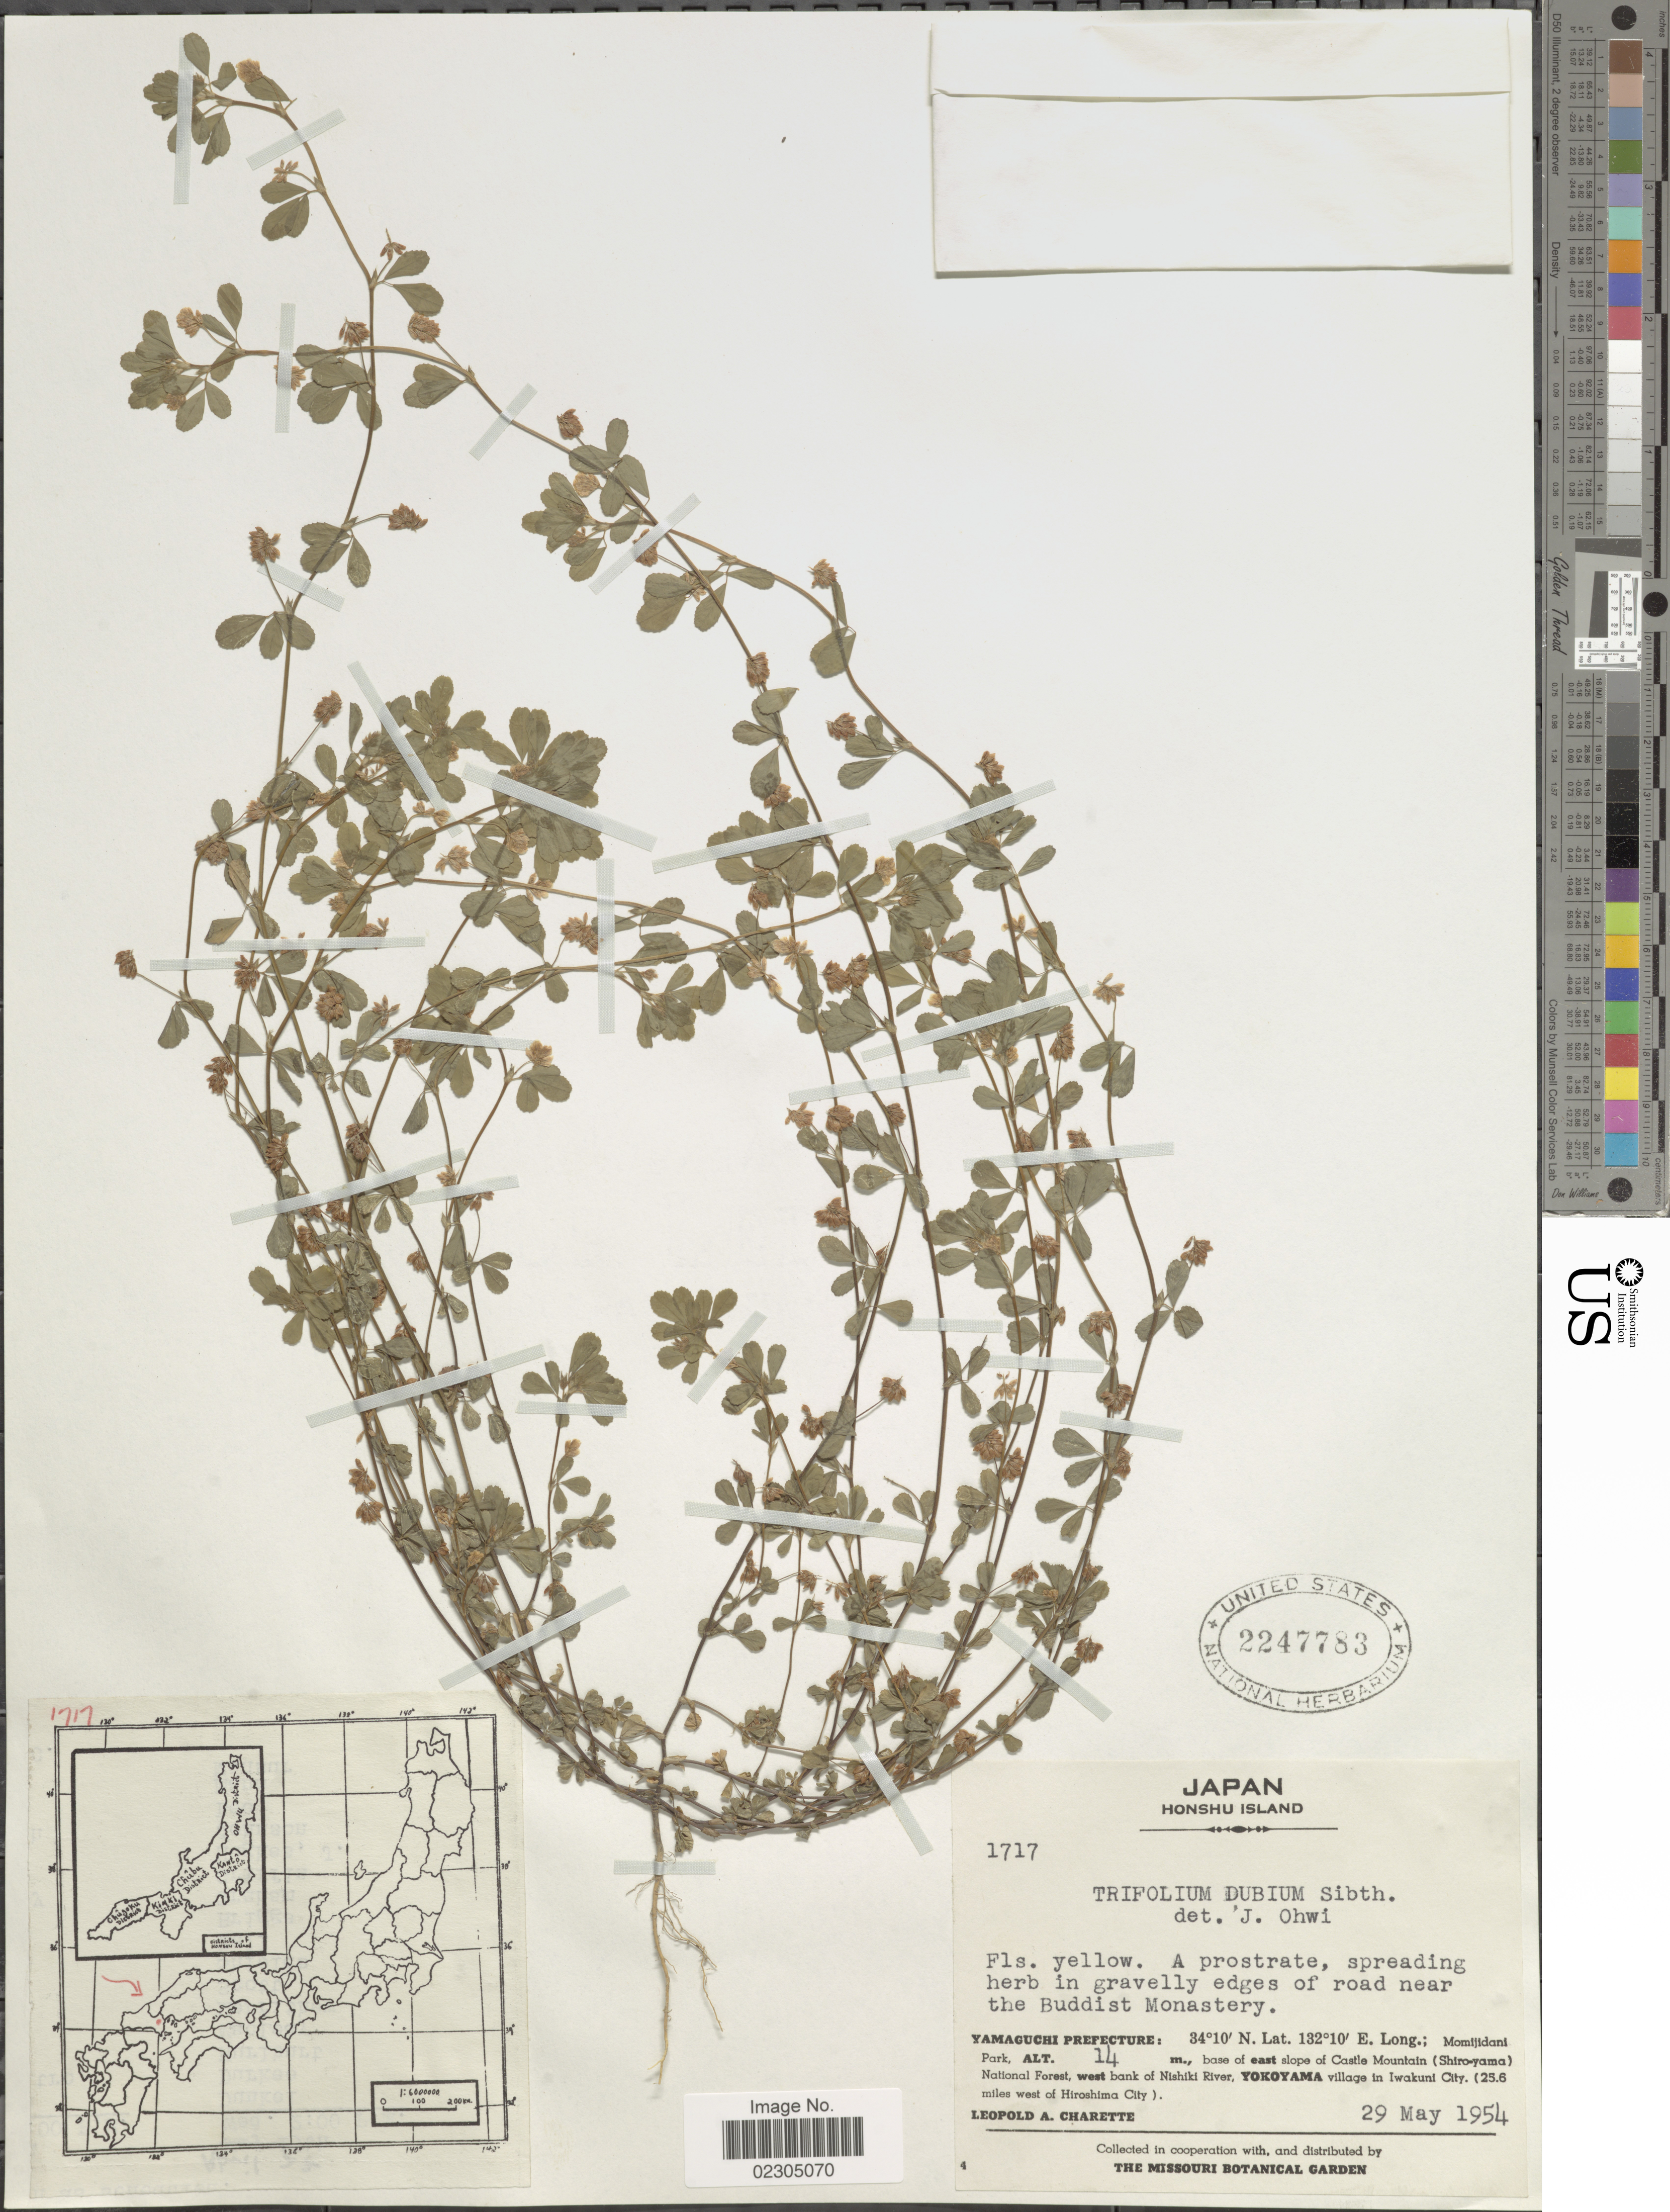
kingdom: Plantae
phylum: Tracheophyta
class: Magnoliopsida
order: Fabales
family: Fabaceae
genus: Trifolium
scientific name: Trifolium dubium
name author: Sibth.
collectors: L. A. Charette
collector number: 1717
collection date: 1954-05-29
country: Japan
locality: Honshu Island. in gravelly edges of road near the Buddist Monastery. Yamauchi Prefecture. base of east slope of Castle Mountain ( Shiro-Yama) National Forest, west bank of Nishiki River, Yokoyama village in Iwakuni City. (2536 miles west of Hiroshima City).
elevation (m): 14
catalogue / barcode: US 2247783